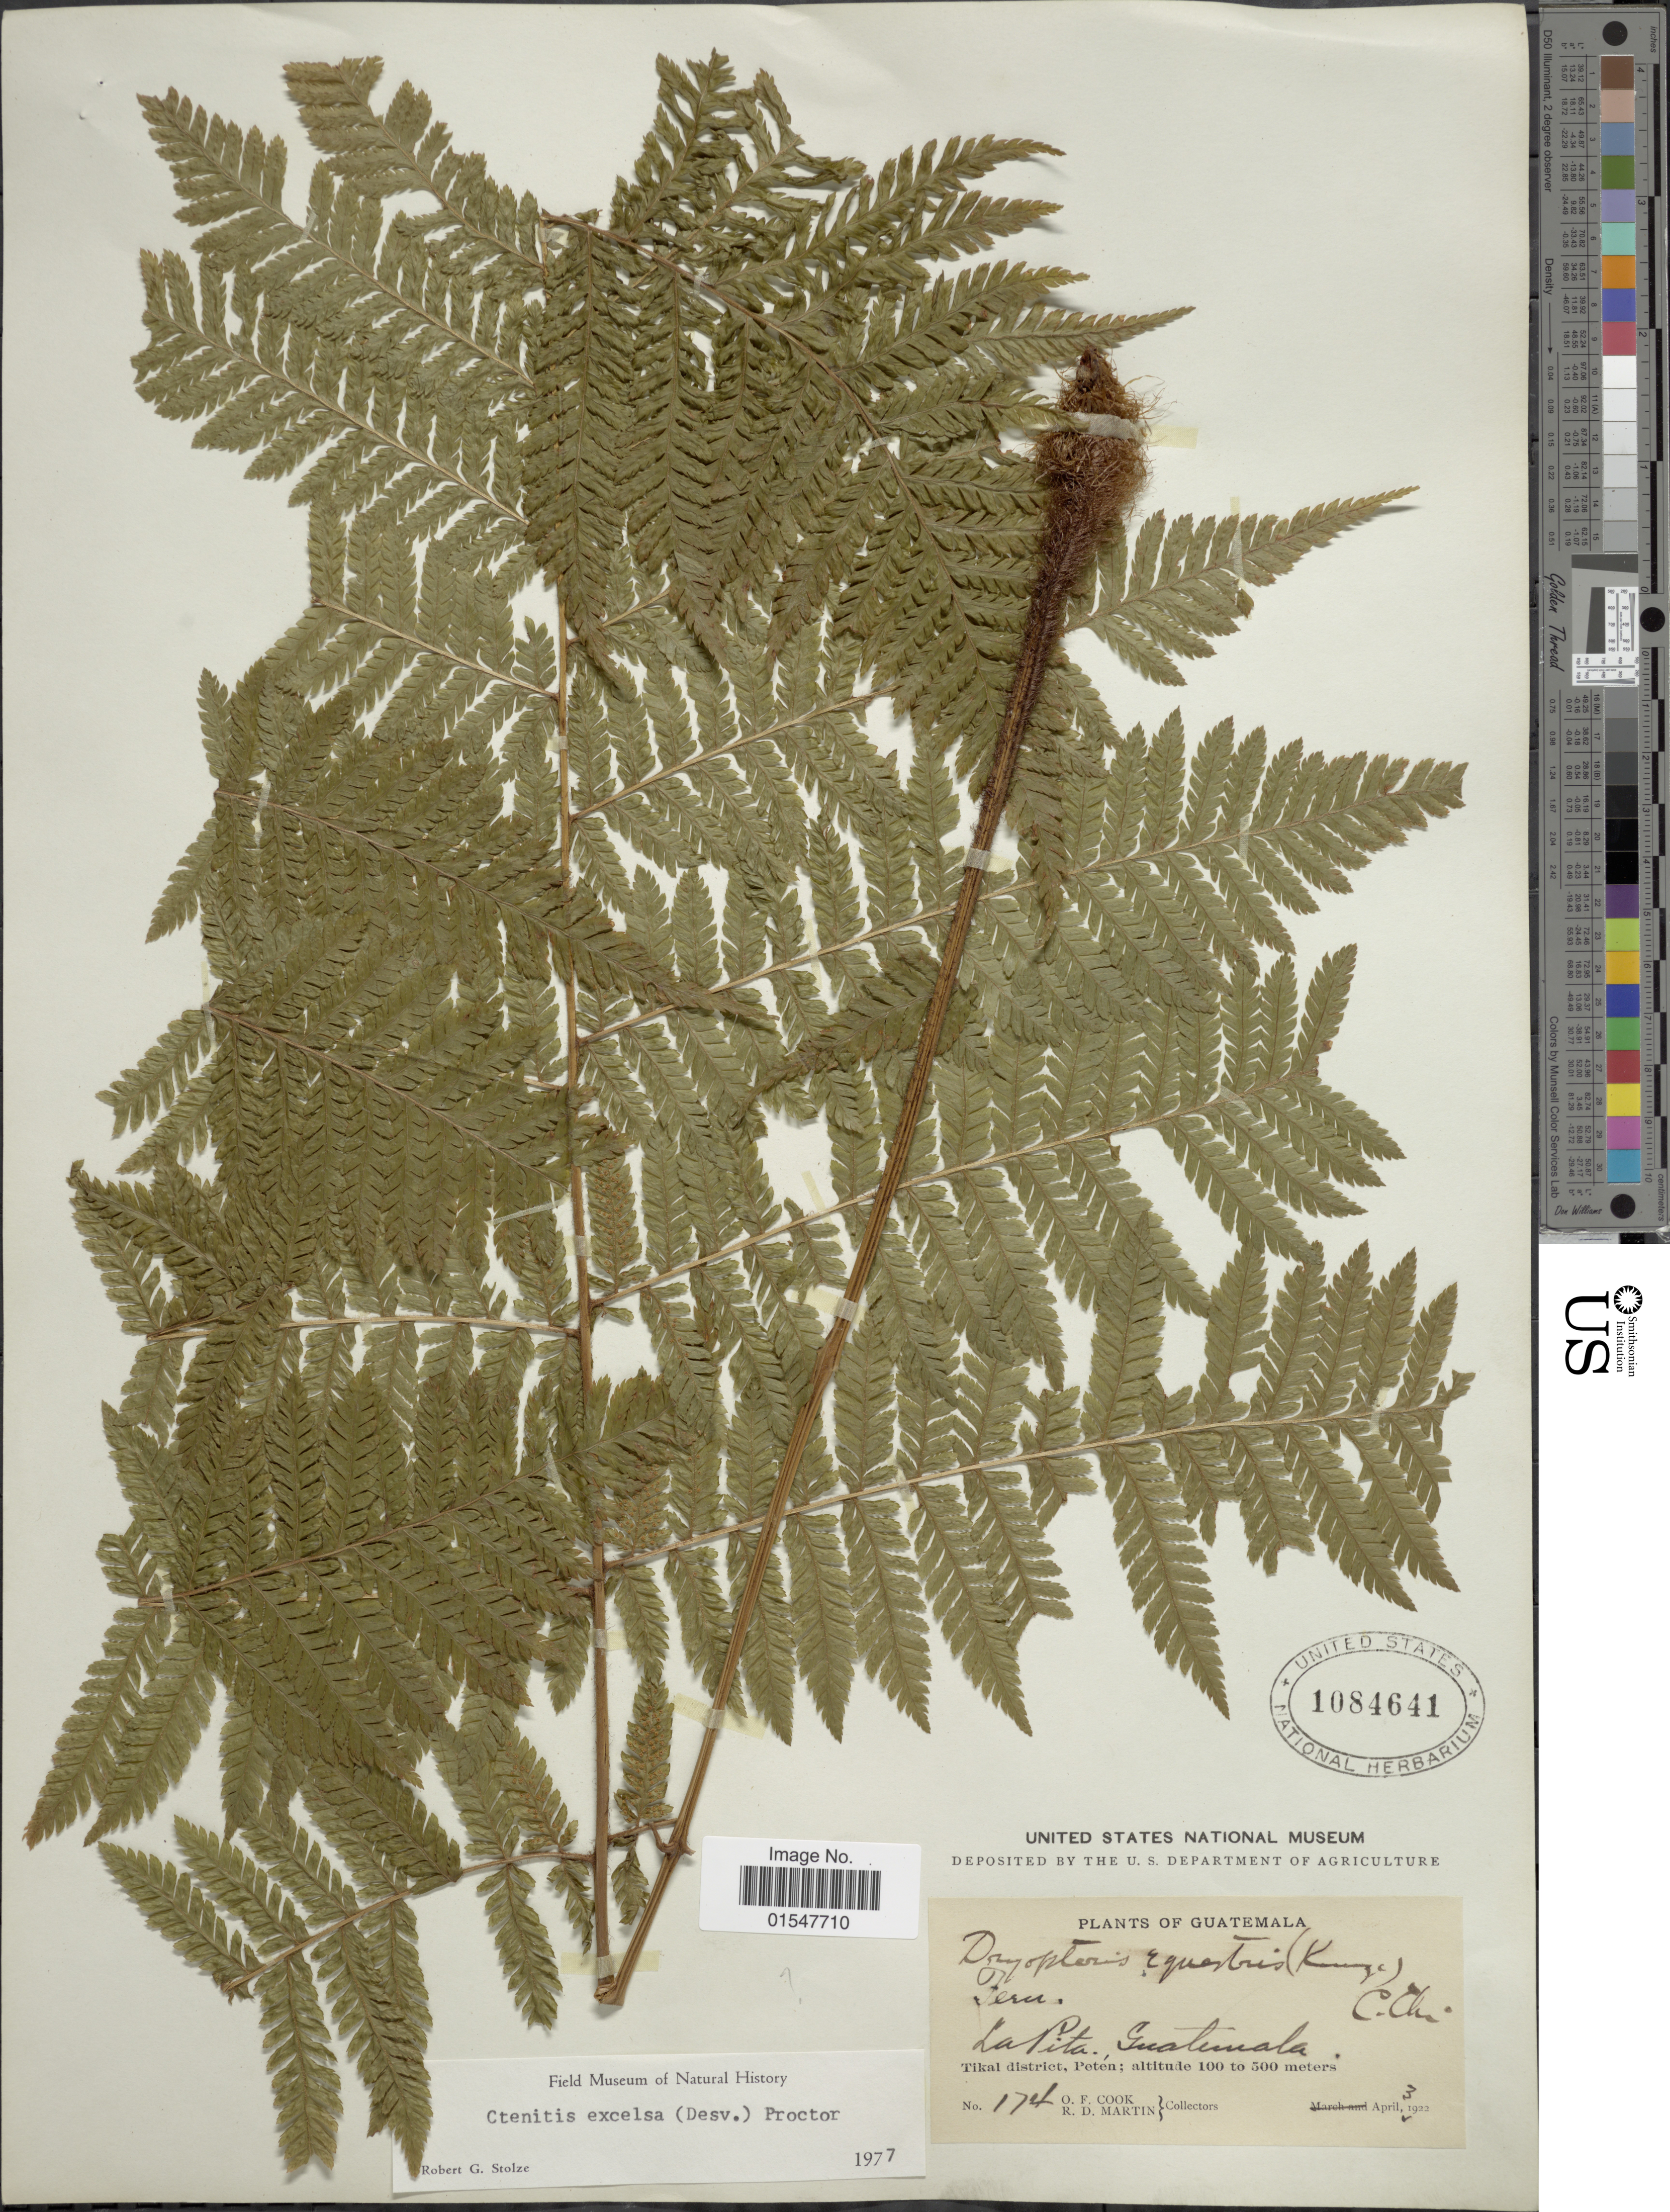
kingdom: Plantae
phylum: Tracheophyta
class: Polypodiopsida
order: Polypodiales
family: Dryopteridaceae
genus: Ctenitis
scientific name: Ctenitis excelsa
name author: (Desv.) Proctor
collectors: O. F. Cook & R. D. Martin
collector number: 174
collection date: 1922-04-03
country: Guatemala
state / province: El Petén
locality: Tikal district, Peten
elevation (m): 100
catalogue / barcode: US 1084641